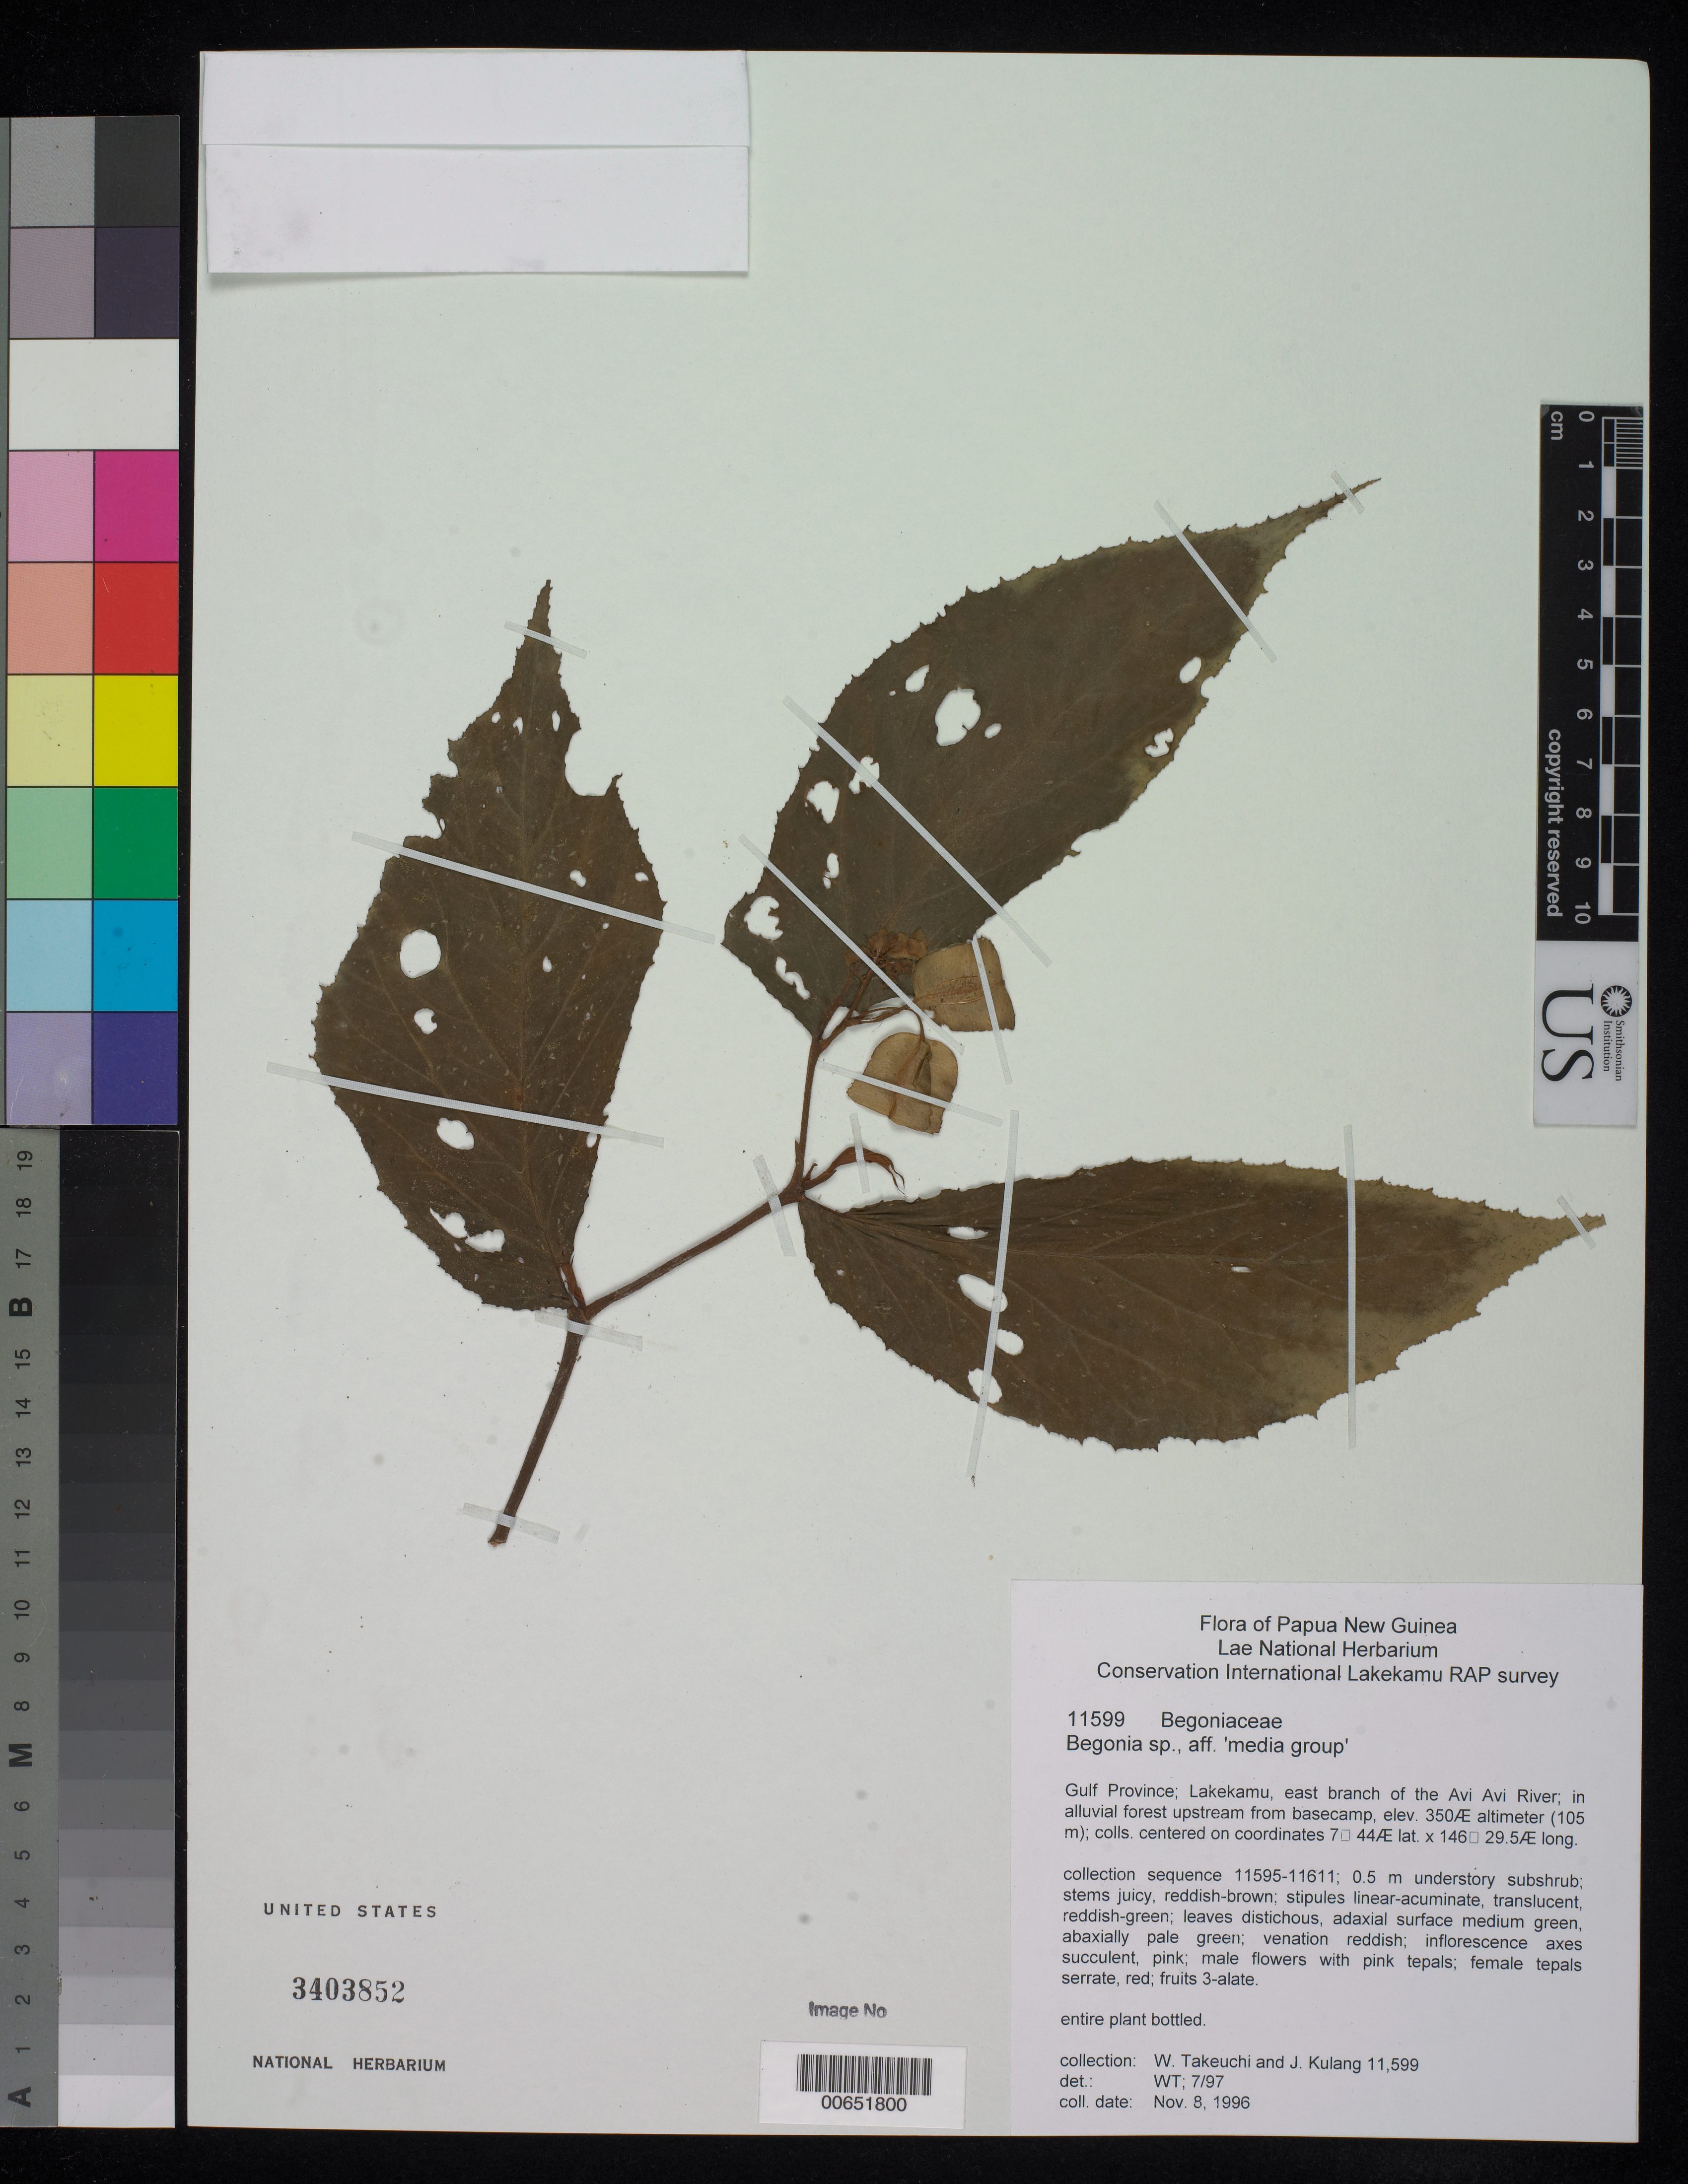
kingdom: Plantae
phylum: Tracheophyta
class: Magnoliopsida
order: Cucurbitales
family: Begoniaceae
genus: Begonia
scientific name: Begonia sp.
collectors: W. N. Takeuchi & J. Kulang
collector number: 11599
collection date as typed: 08 Nov 1996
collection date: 1996-11-08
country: Papua New Guinea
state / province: Gulf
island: New Guinea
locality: Lake kamu, e branch of avi avi river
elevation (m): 1550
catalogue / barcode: US 3403852